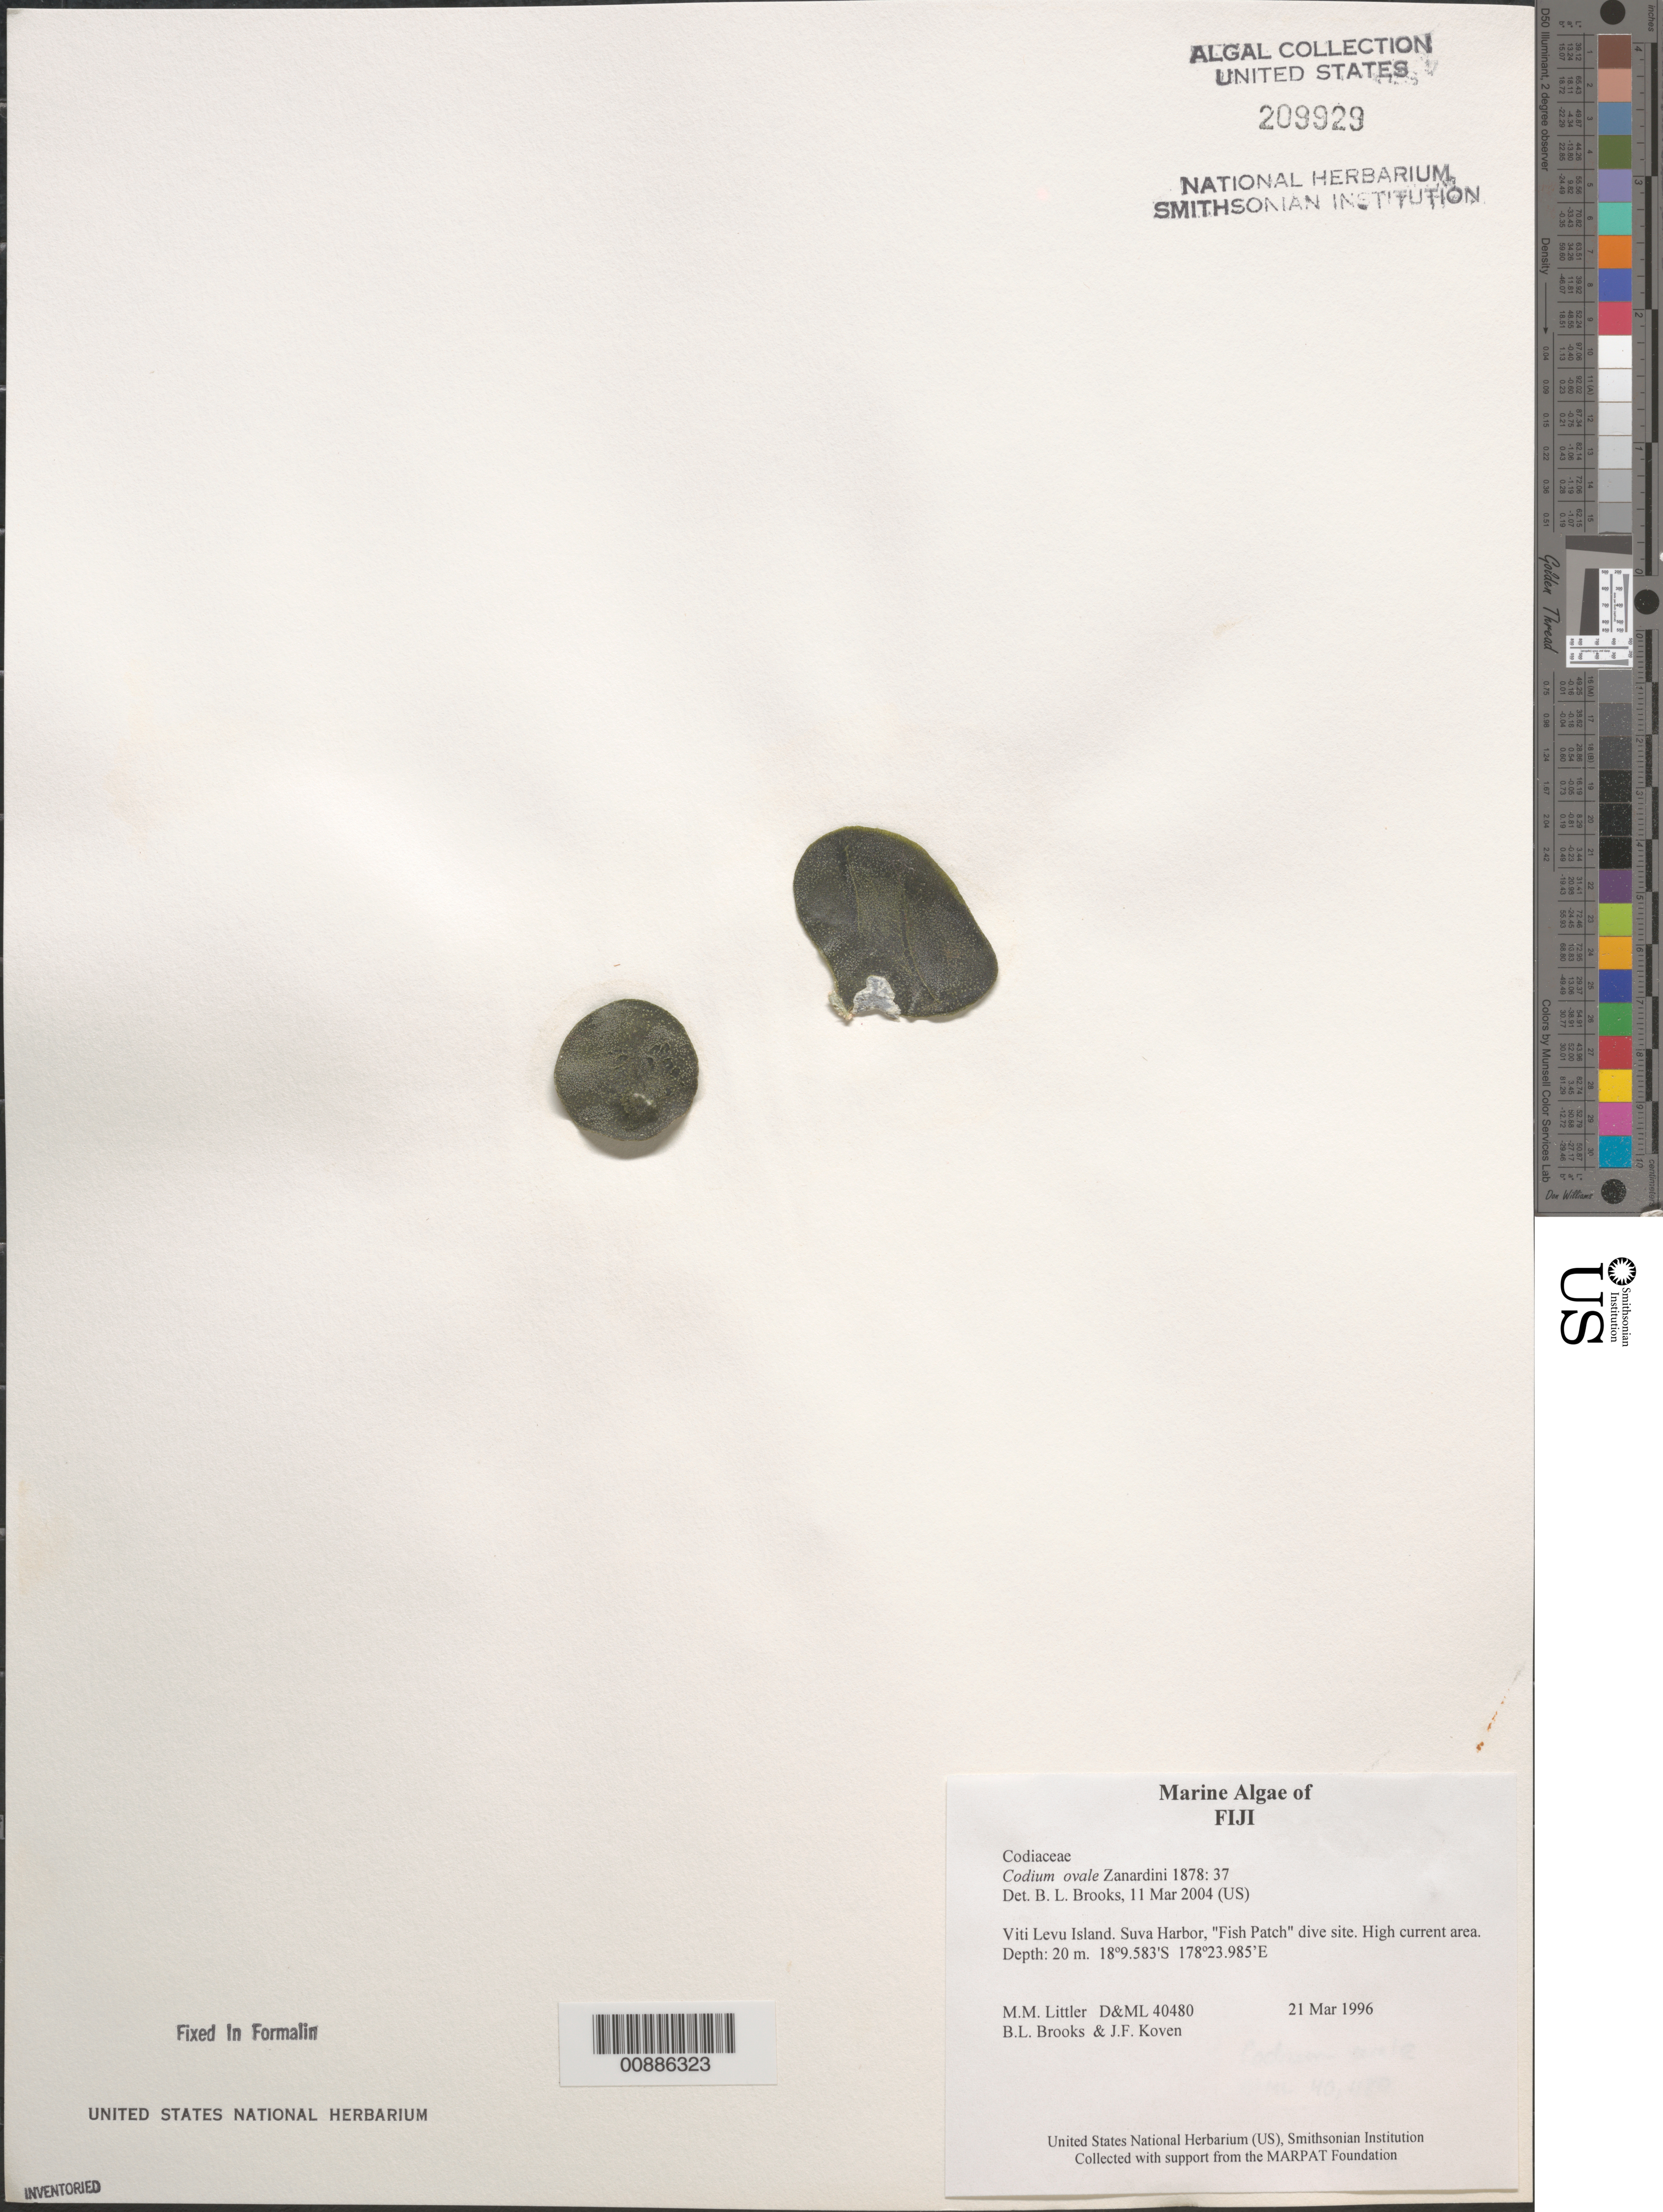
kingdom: Plantae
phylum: Chlorophyta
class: Ulvophyceae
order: Bryopsidales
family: Codiaceae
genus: Codium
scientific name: Codium ovale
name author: Zanardini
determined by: Brooks, B. L., (BOT), Smithsonian Institution - National Museum of Natural History (UNITED STATES)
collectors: M. M. Littler, B. Brooks & J. Koven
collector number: D&ML 40480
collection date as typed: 21 Mar 1996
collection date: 1996-03-21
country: Fiji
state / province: Central Division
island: Viti Levu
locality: Suva Harbor, "Fish Patch" dive site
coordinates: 18 9.583'S, 178 23.985'E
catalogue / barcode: US 209929